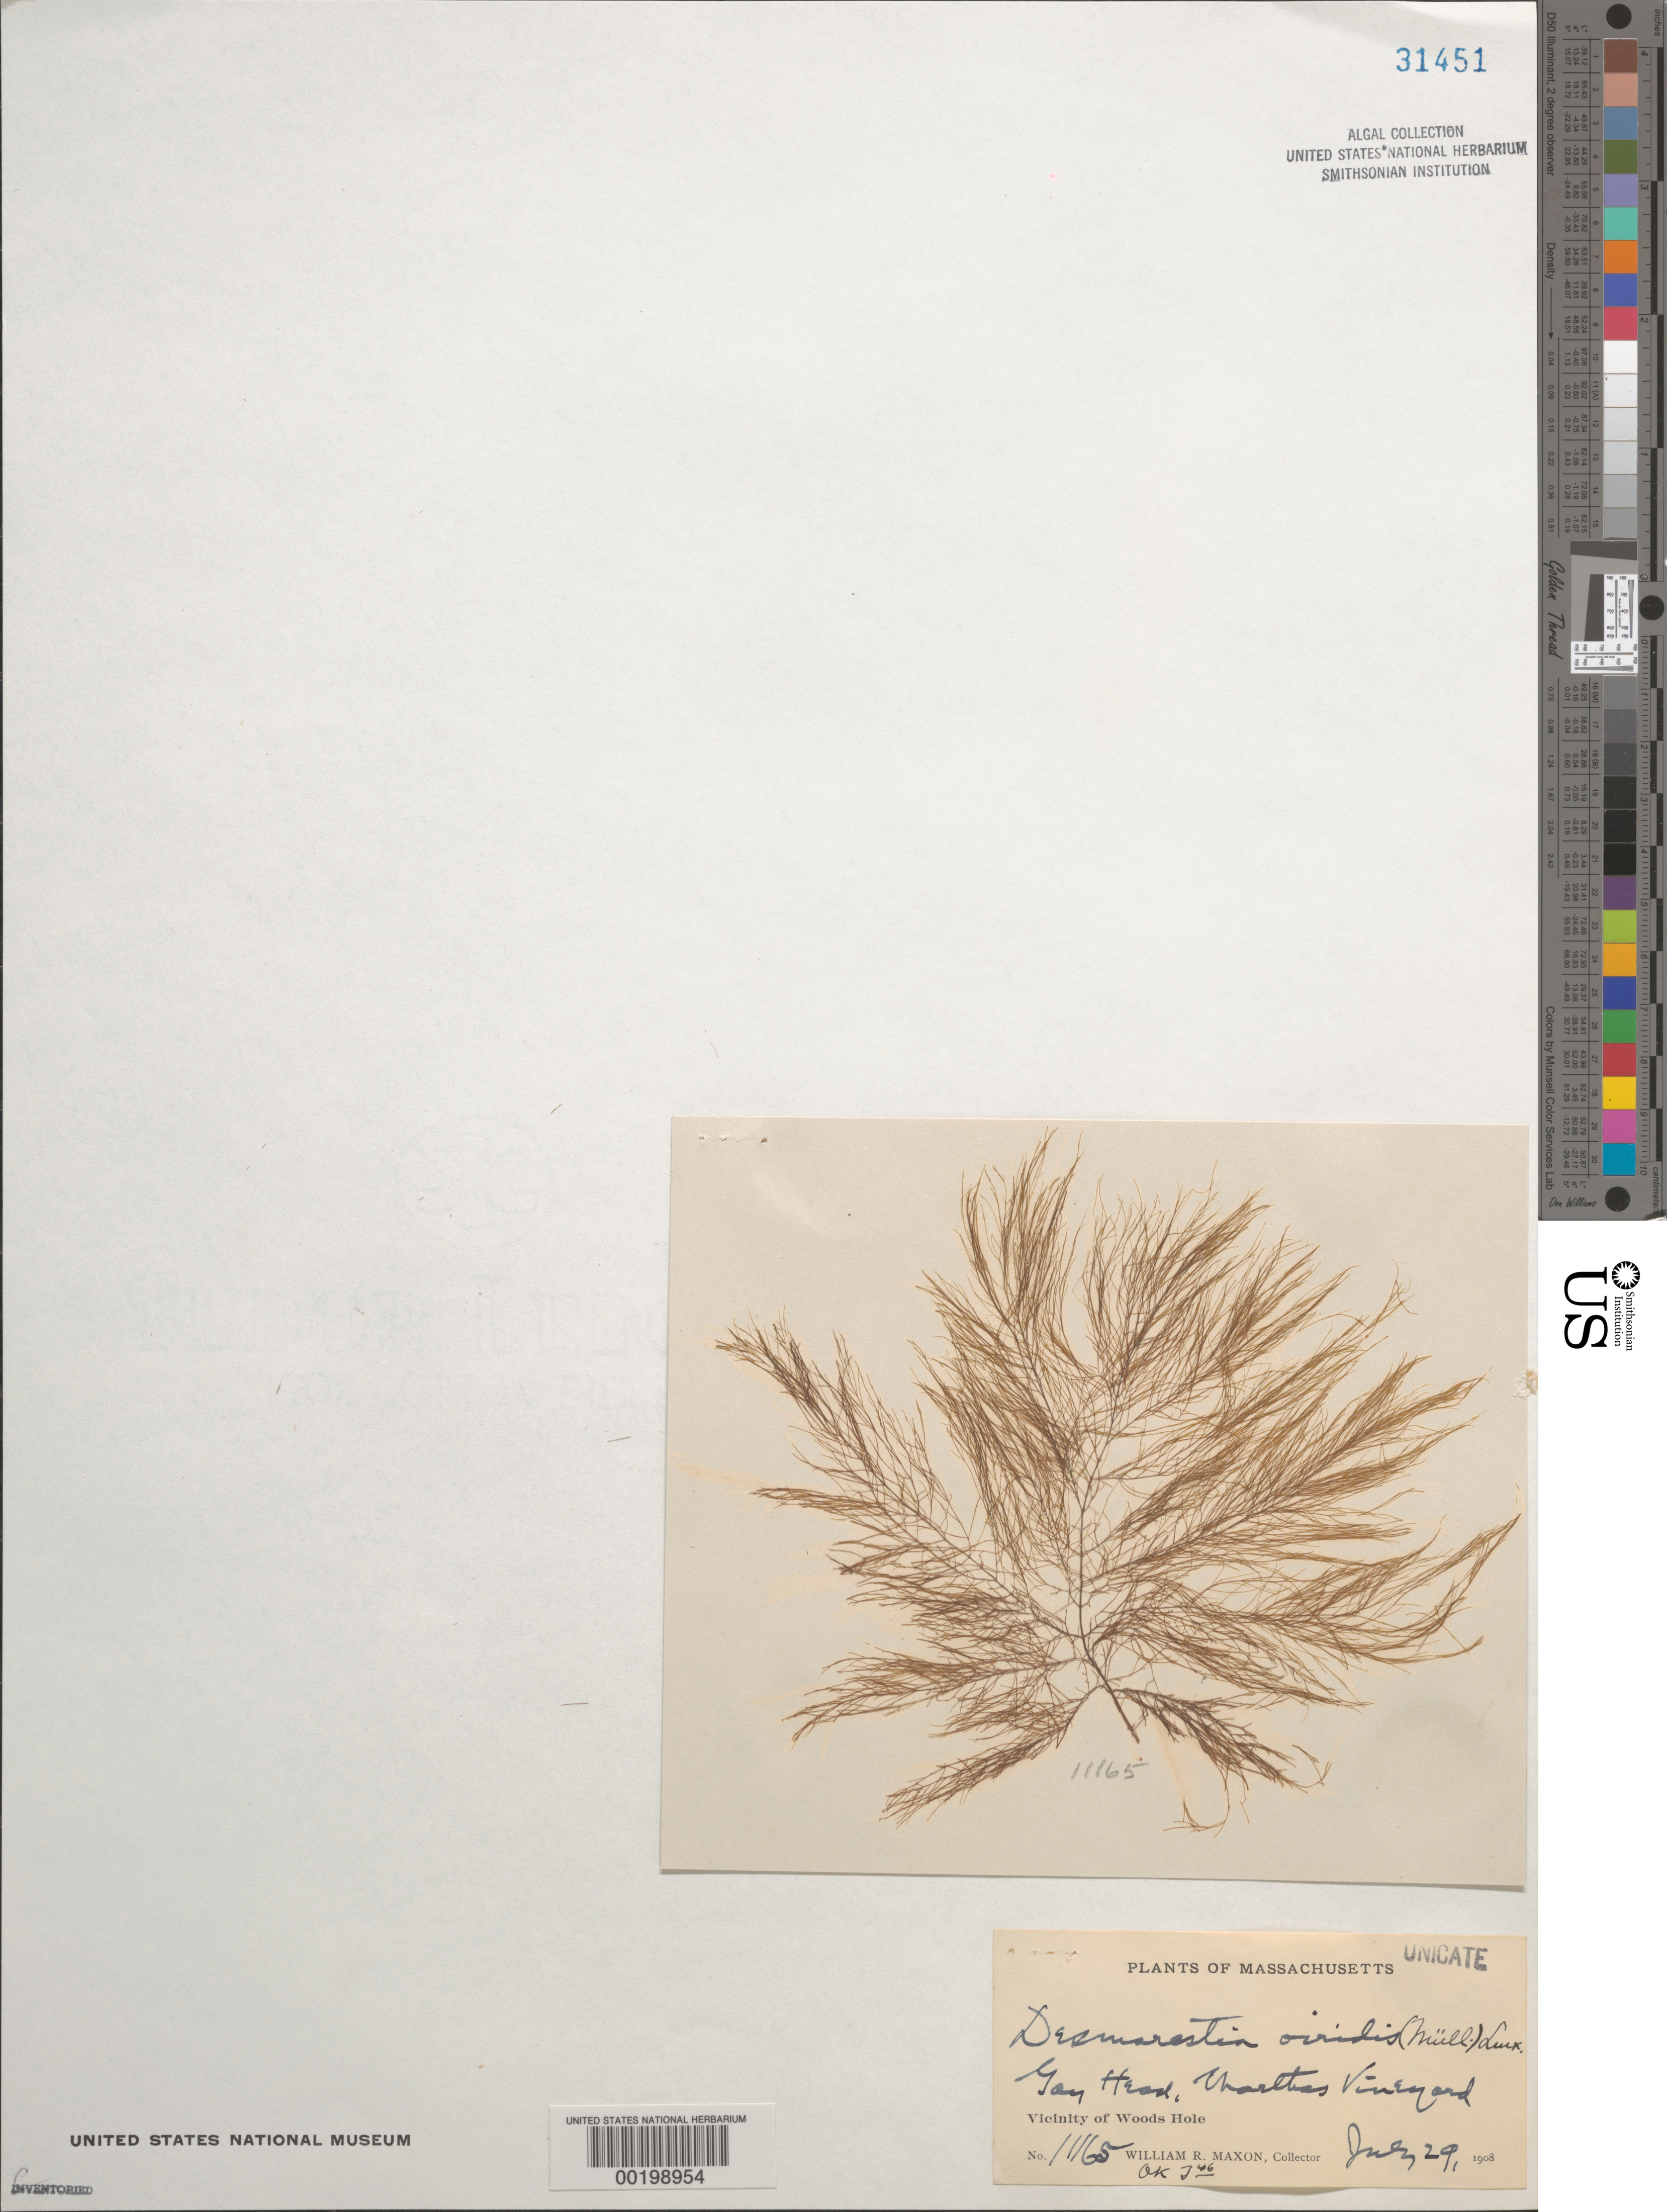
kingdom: Chromista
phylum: Ochrophyta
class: Phaeophyceae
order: Desmarestiales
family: Desmarestiaceae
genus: Desmarestia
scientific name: Desmarestia viridis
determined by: Taylor, William R.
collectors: W. R. Maxon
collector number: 11165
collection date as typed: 29 Jul 1908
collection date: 1908-07-29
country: United States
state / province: Massachusetts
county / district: Dukes County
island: Martha's Vineyard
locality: Gay Head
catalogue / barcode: US 31451